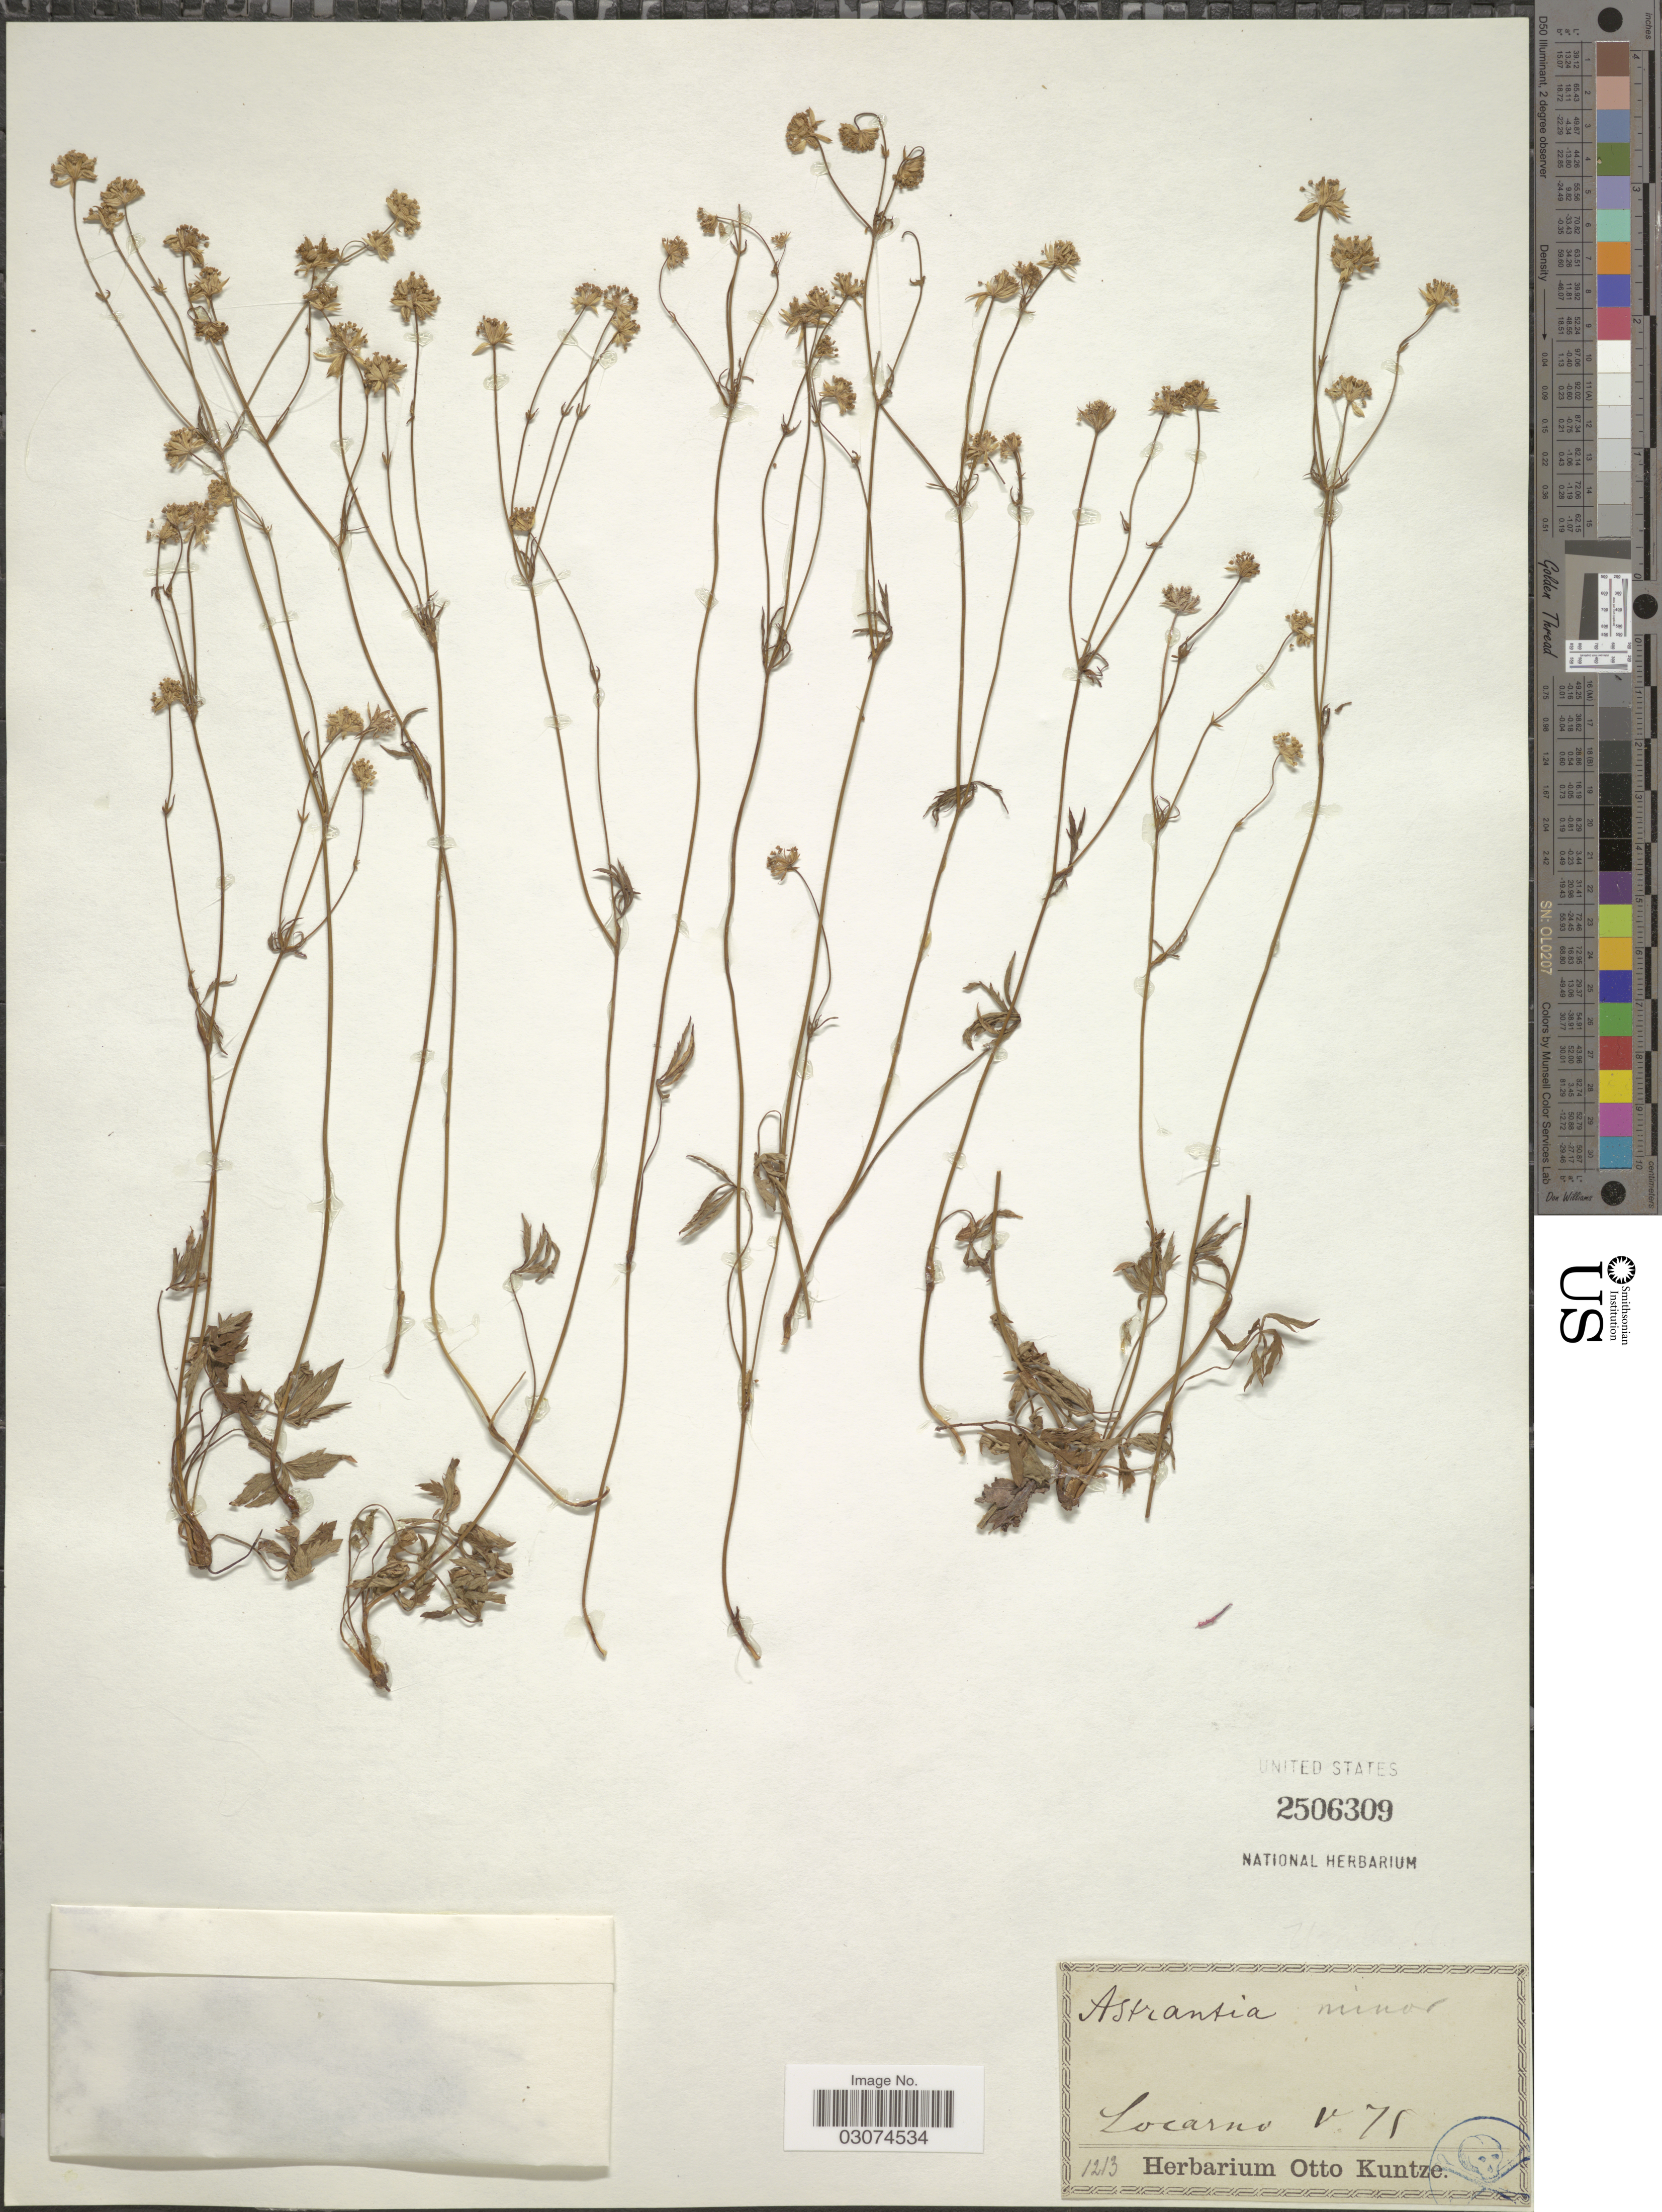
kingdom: Plantae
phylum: Tracheophyta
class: Magnoliopsida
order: Apiales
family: Apiaceae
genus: Astrantia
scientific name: Astrantia minor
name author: L.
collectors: ex herb. Otto Kuntze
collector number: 1213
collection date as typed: Transcribed d/m/y: /5/75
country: Switzerland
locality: Locarno.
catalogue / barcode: US 2506309